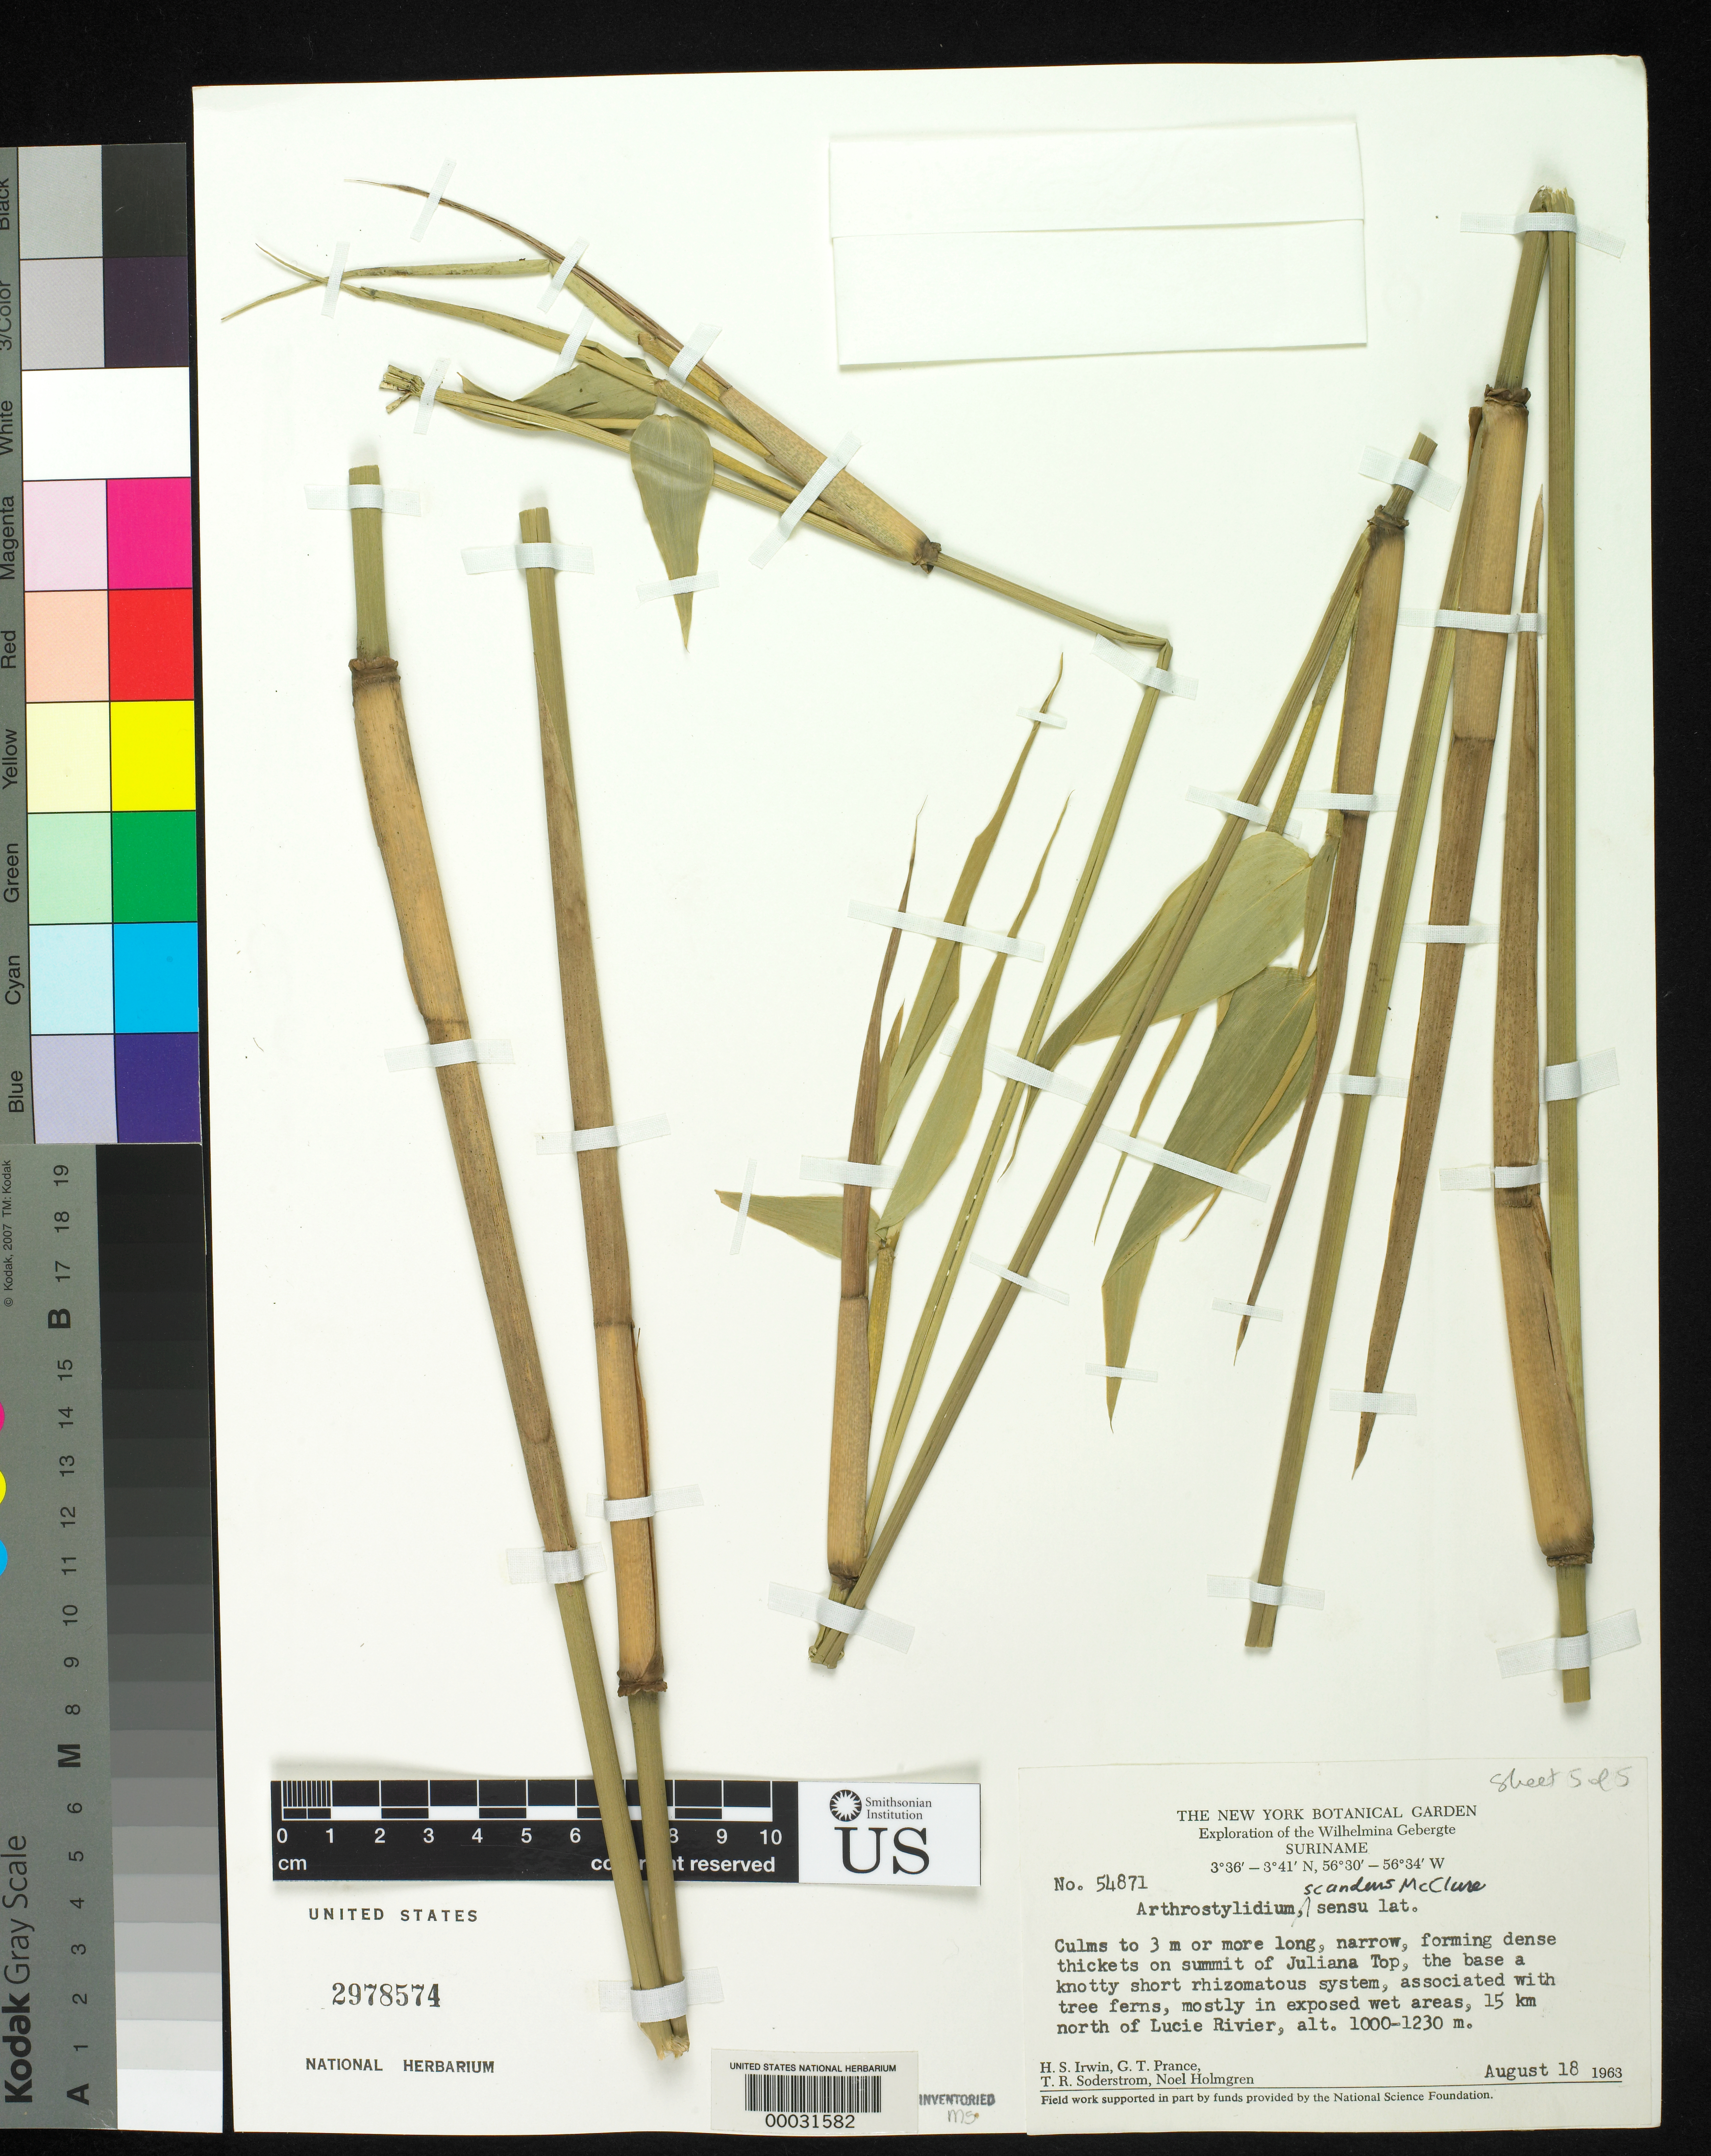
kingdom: Plantae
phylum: Tracheophyta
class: Liliopsida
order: Poales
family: Poaceae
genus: Athroostachys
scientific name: Athroostachys scandens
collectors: H. Irwin, G. T. Prance, T. R. Soderstrom & N. H. Holmgren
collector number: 54871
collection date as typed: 18 Aug 1963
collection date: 1963-08-18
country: Suriname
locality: Juliana top, 15 km n of lucie river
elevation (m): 1000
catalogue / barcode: US 2978574